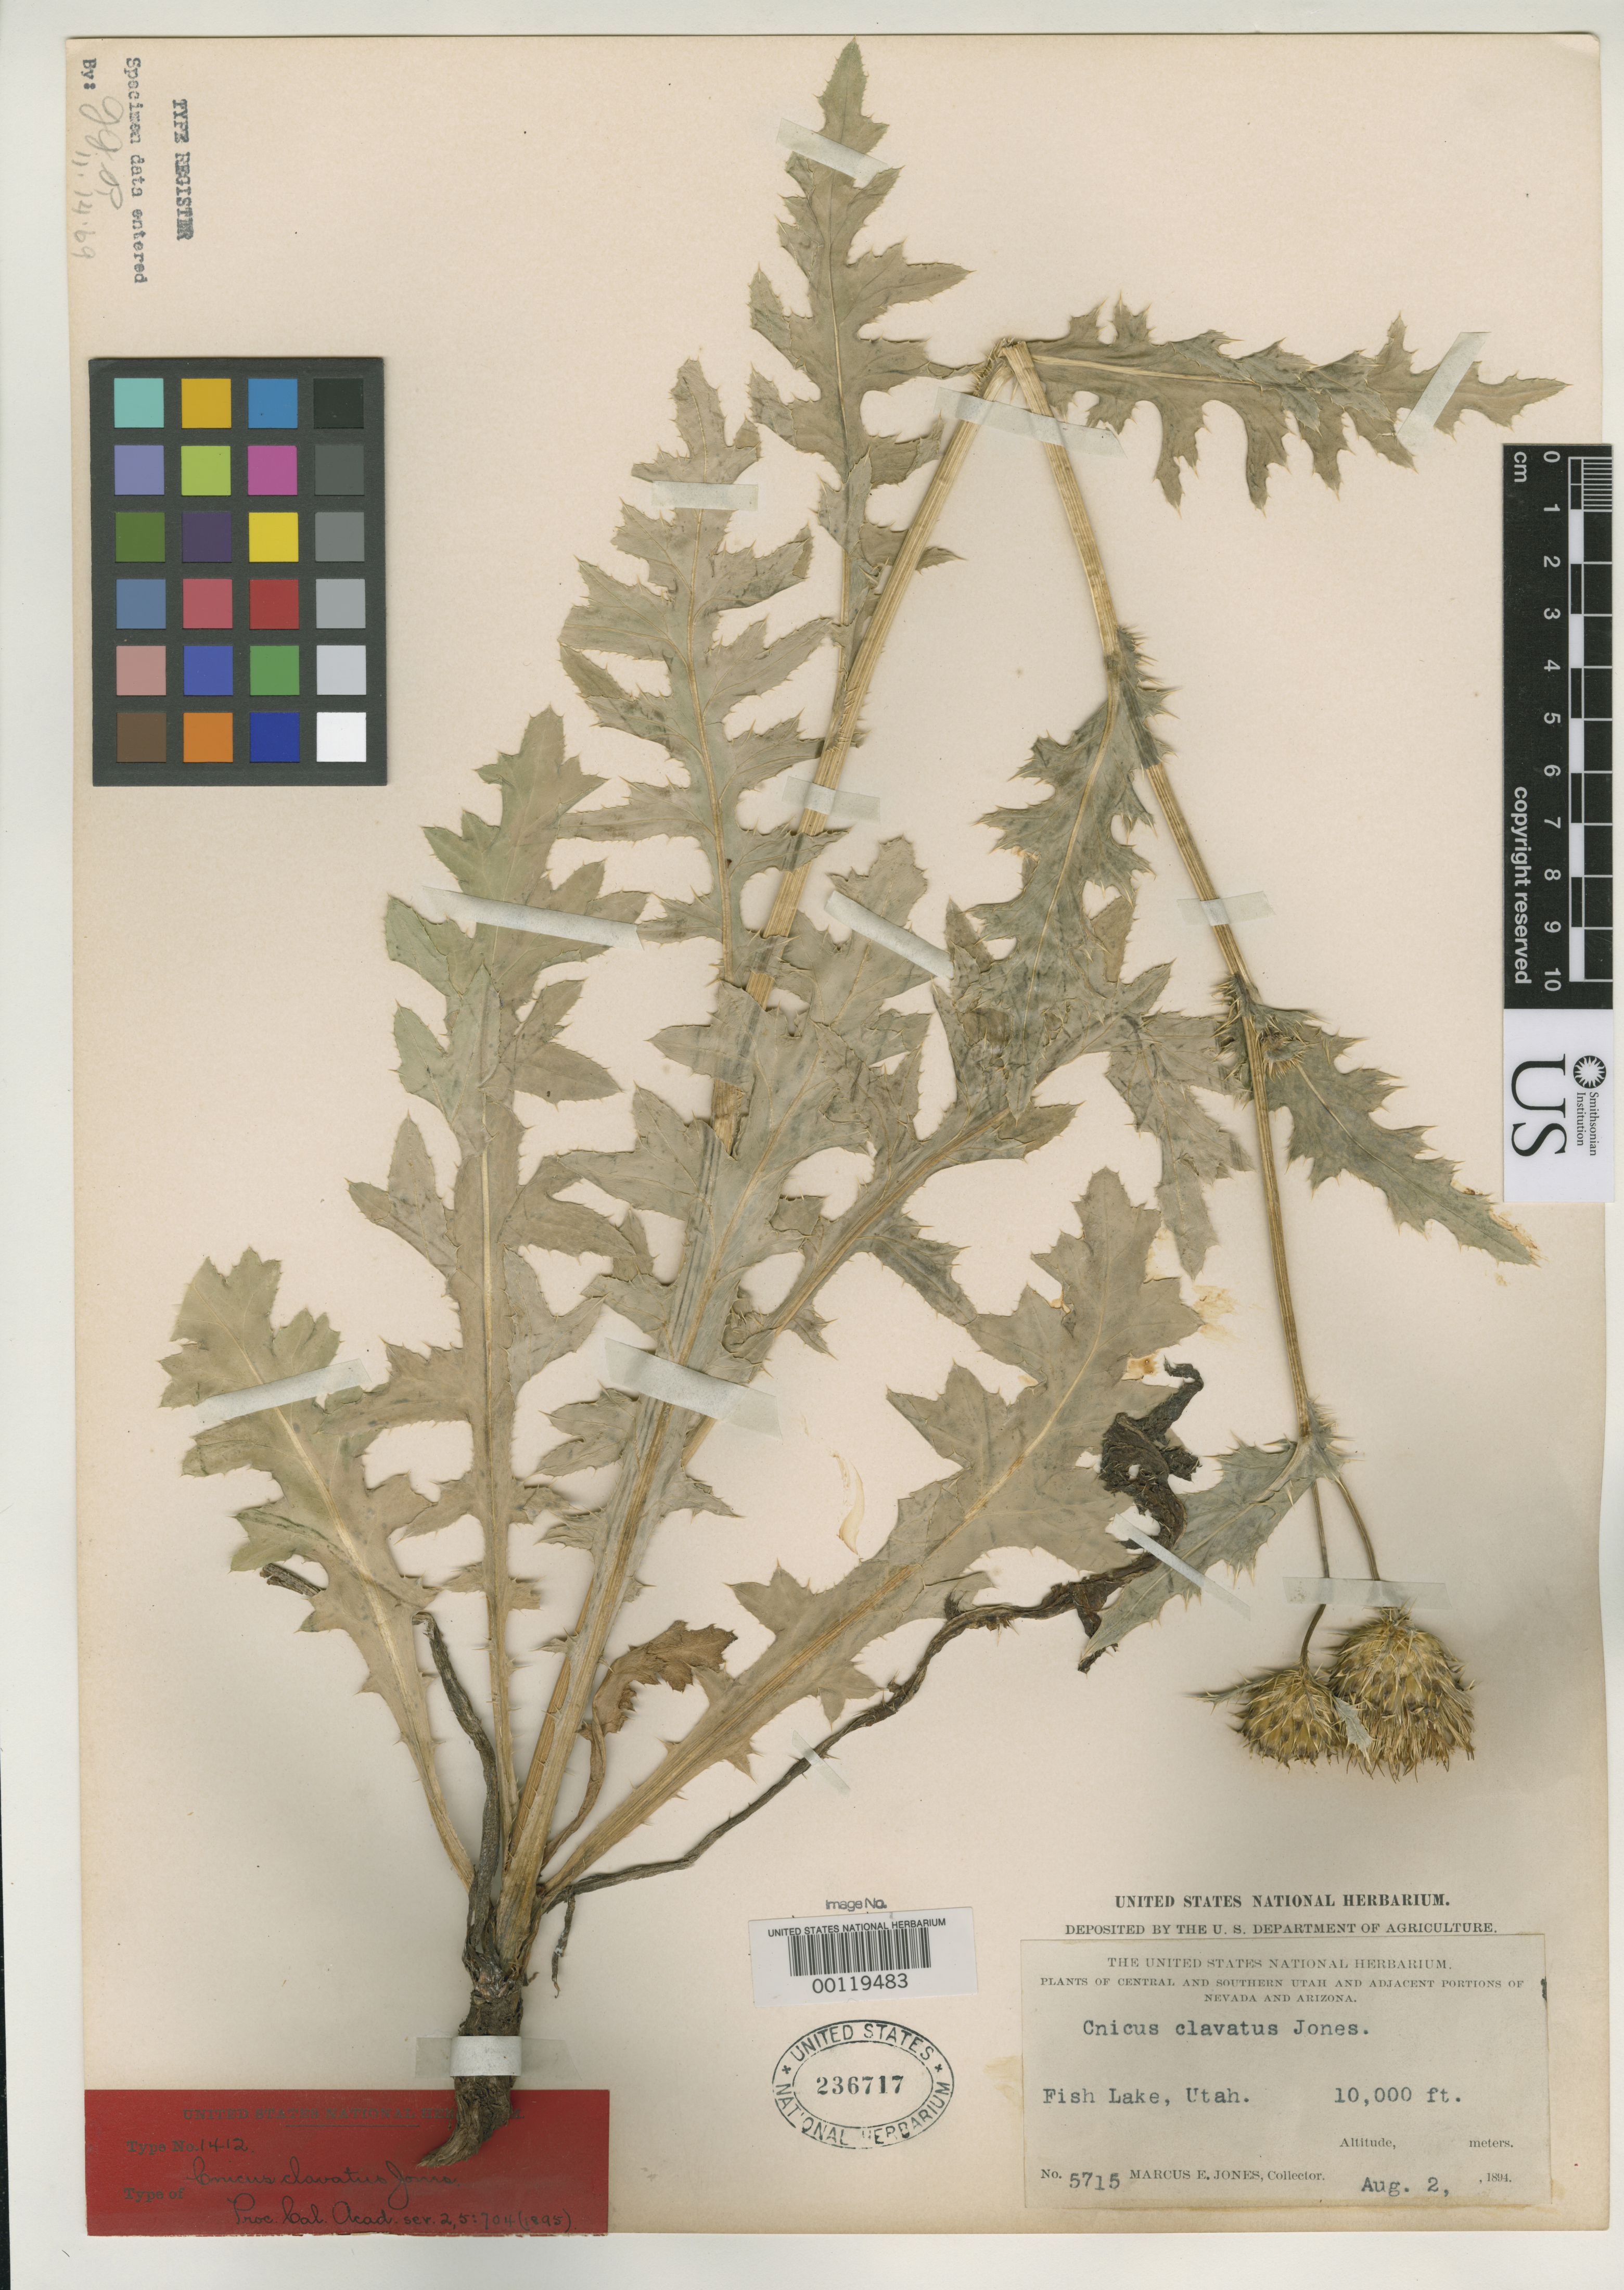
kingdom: Plantae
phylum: Tracheophyta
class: Magnoliopsida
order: Asterales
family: Asteraceae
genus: Cnicus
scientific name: Cnicus clavatus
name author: M.E. Jones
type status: Isotype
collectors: M. E. Jones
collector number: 5715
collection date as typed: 02 Aug 1894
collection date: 1894-08-02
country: United States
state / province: Utah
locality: Fish Lake.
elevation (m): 3048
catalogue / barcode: US 236717